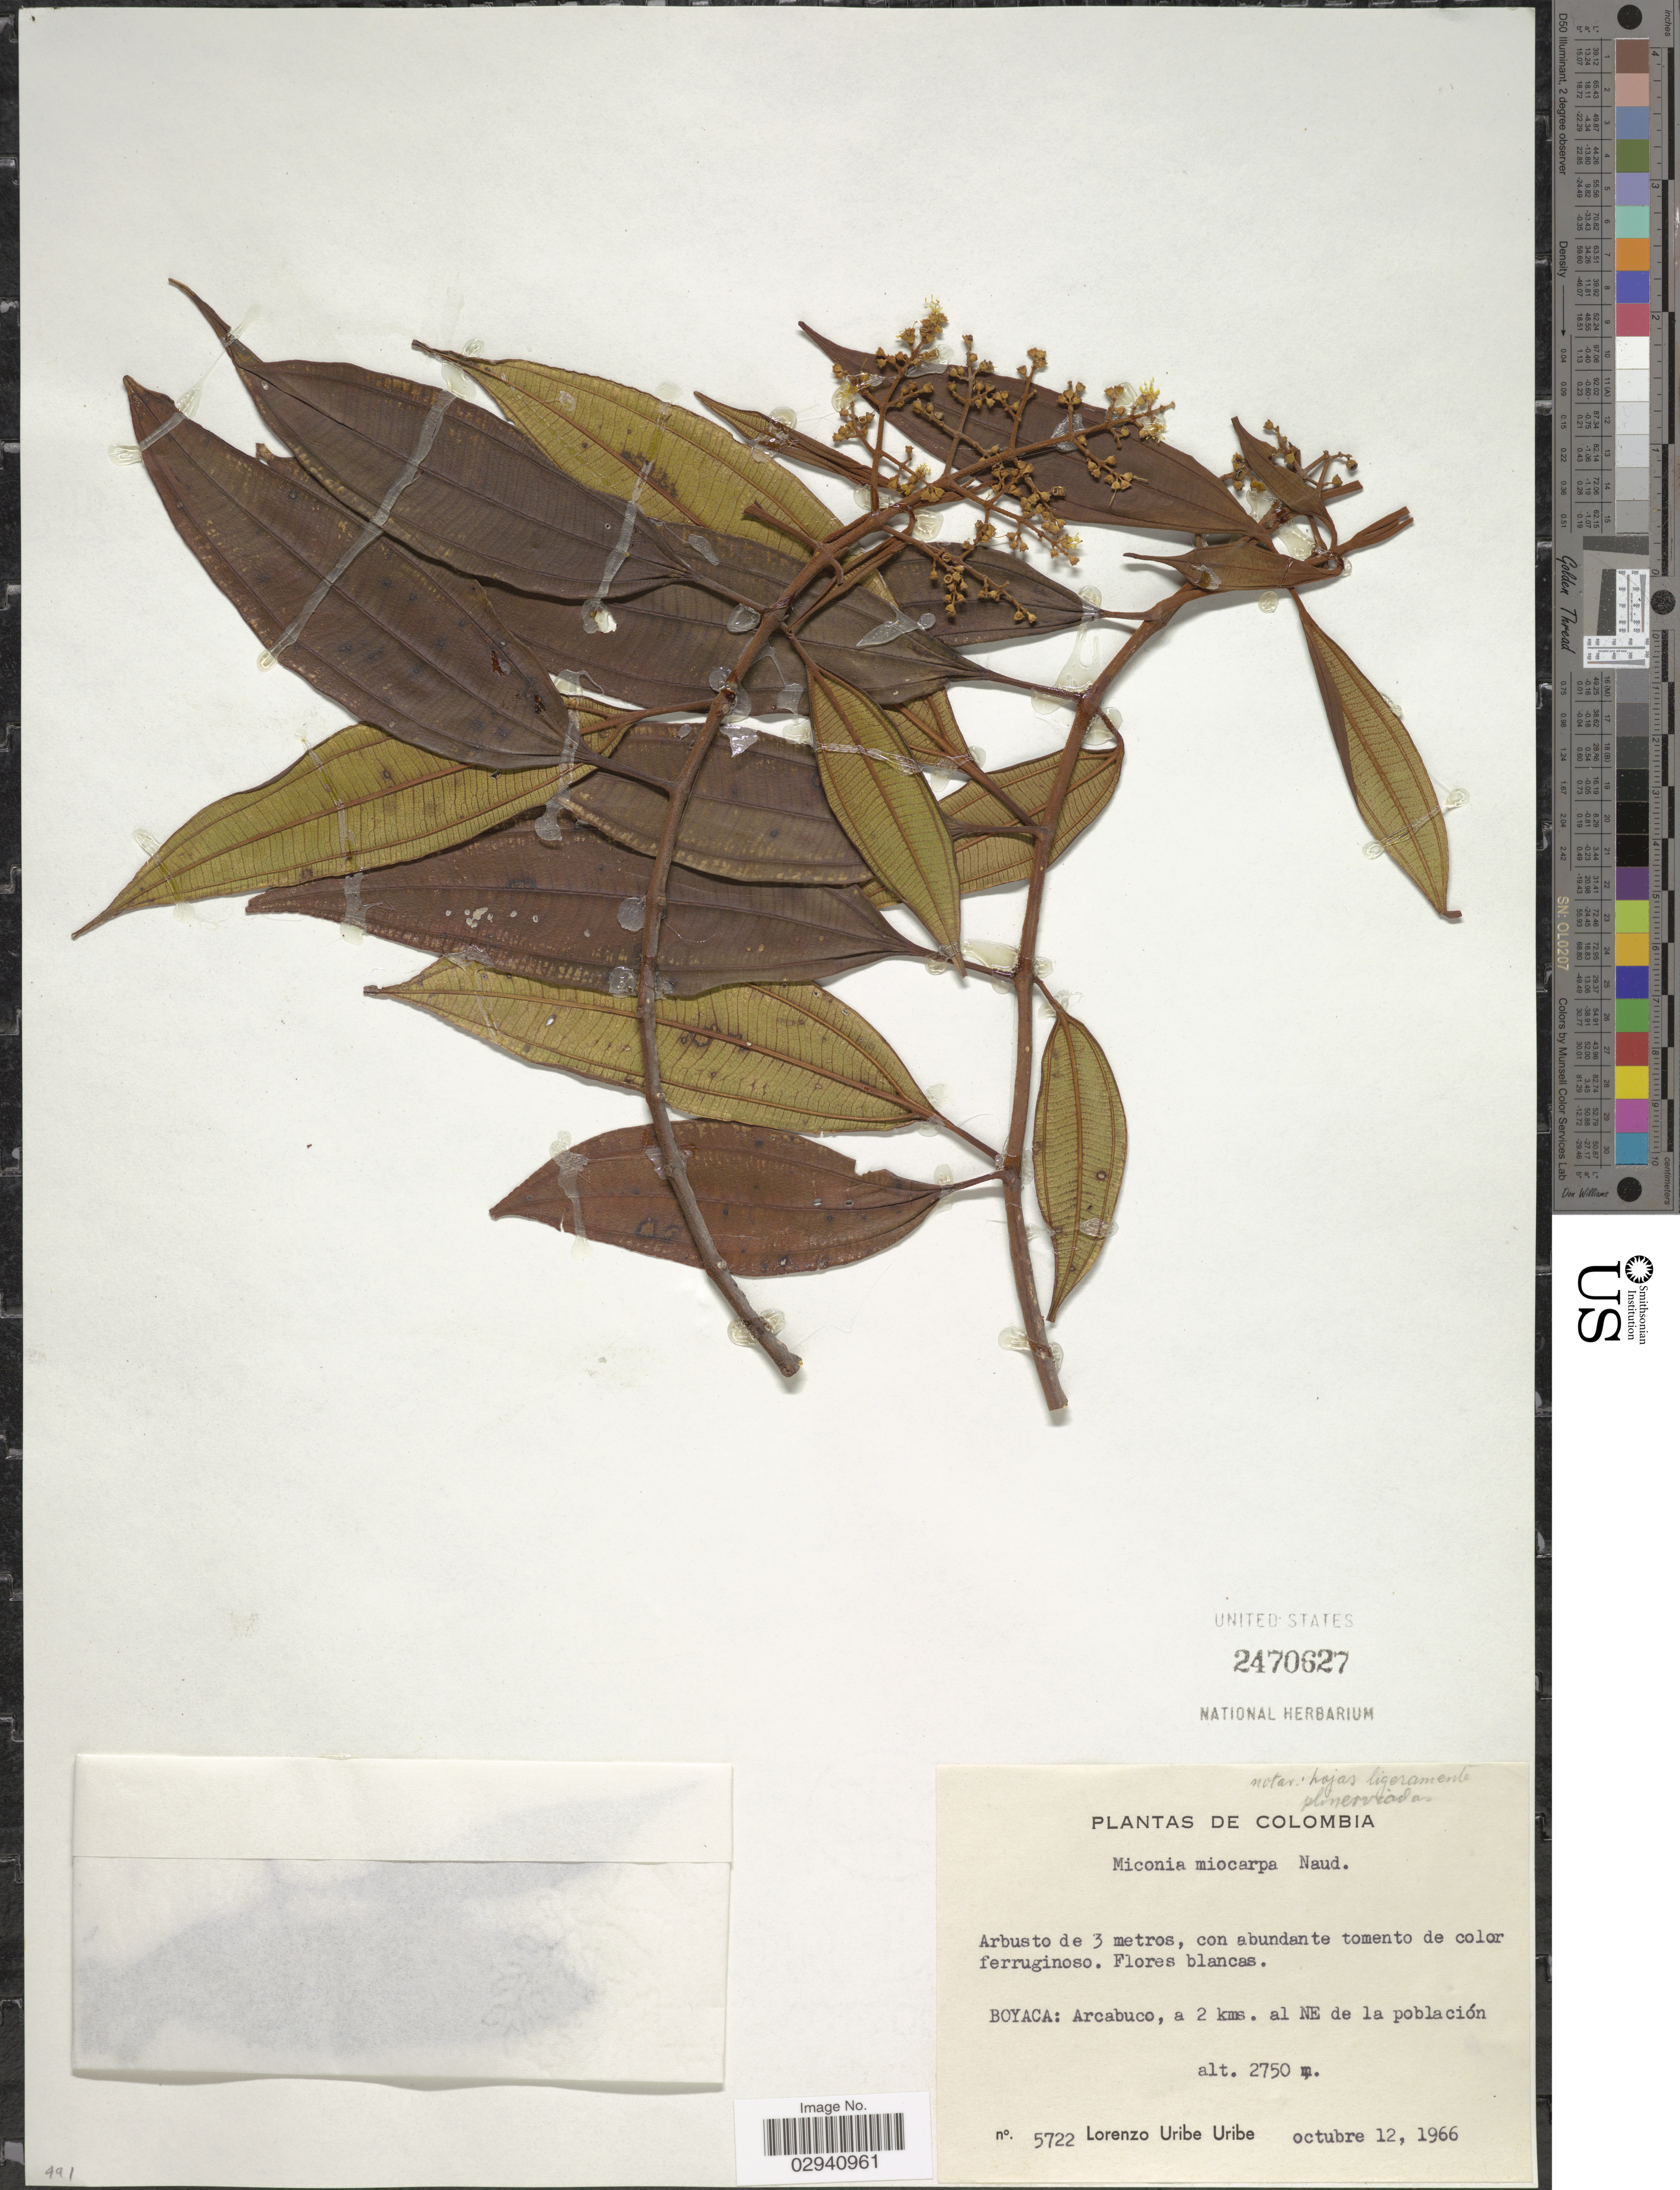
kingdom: Plantae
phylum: Tracheophyta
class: Magnoliopsida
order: Myrtales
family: Melastomataceae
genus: Miconia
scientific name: Miconia miocarpa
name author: Naudin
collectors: L. Uribe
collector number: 5722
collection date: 1966-10-12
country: Colombia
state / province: Boyacá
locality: Boyaca: Arcabuco, a 2 kms. al NE de la población.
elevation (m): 2750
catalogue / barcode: US 2470627